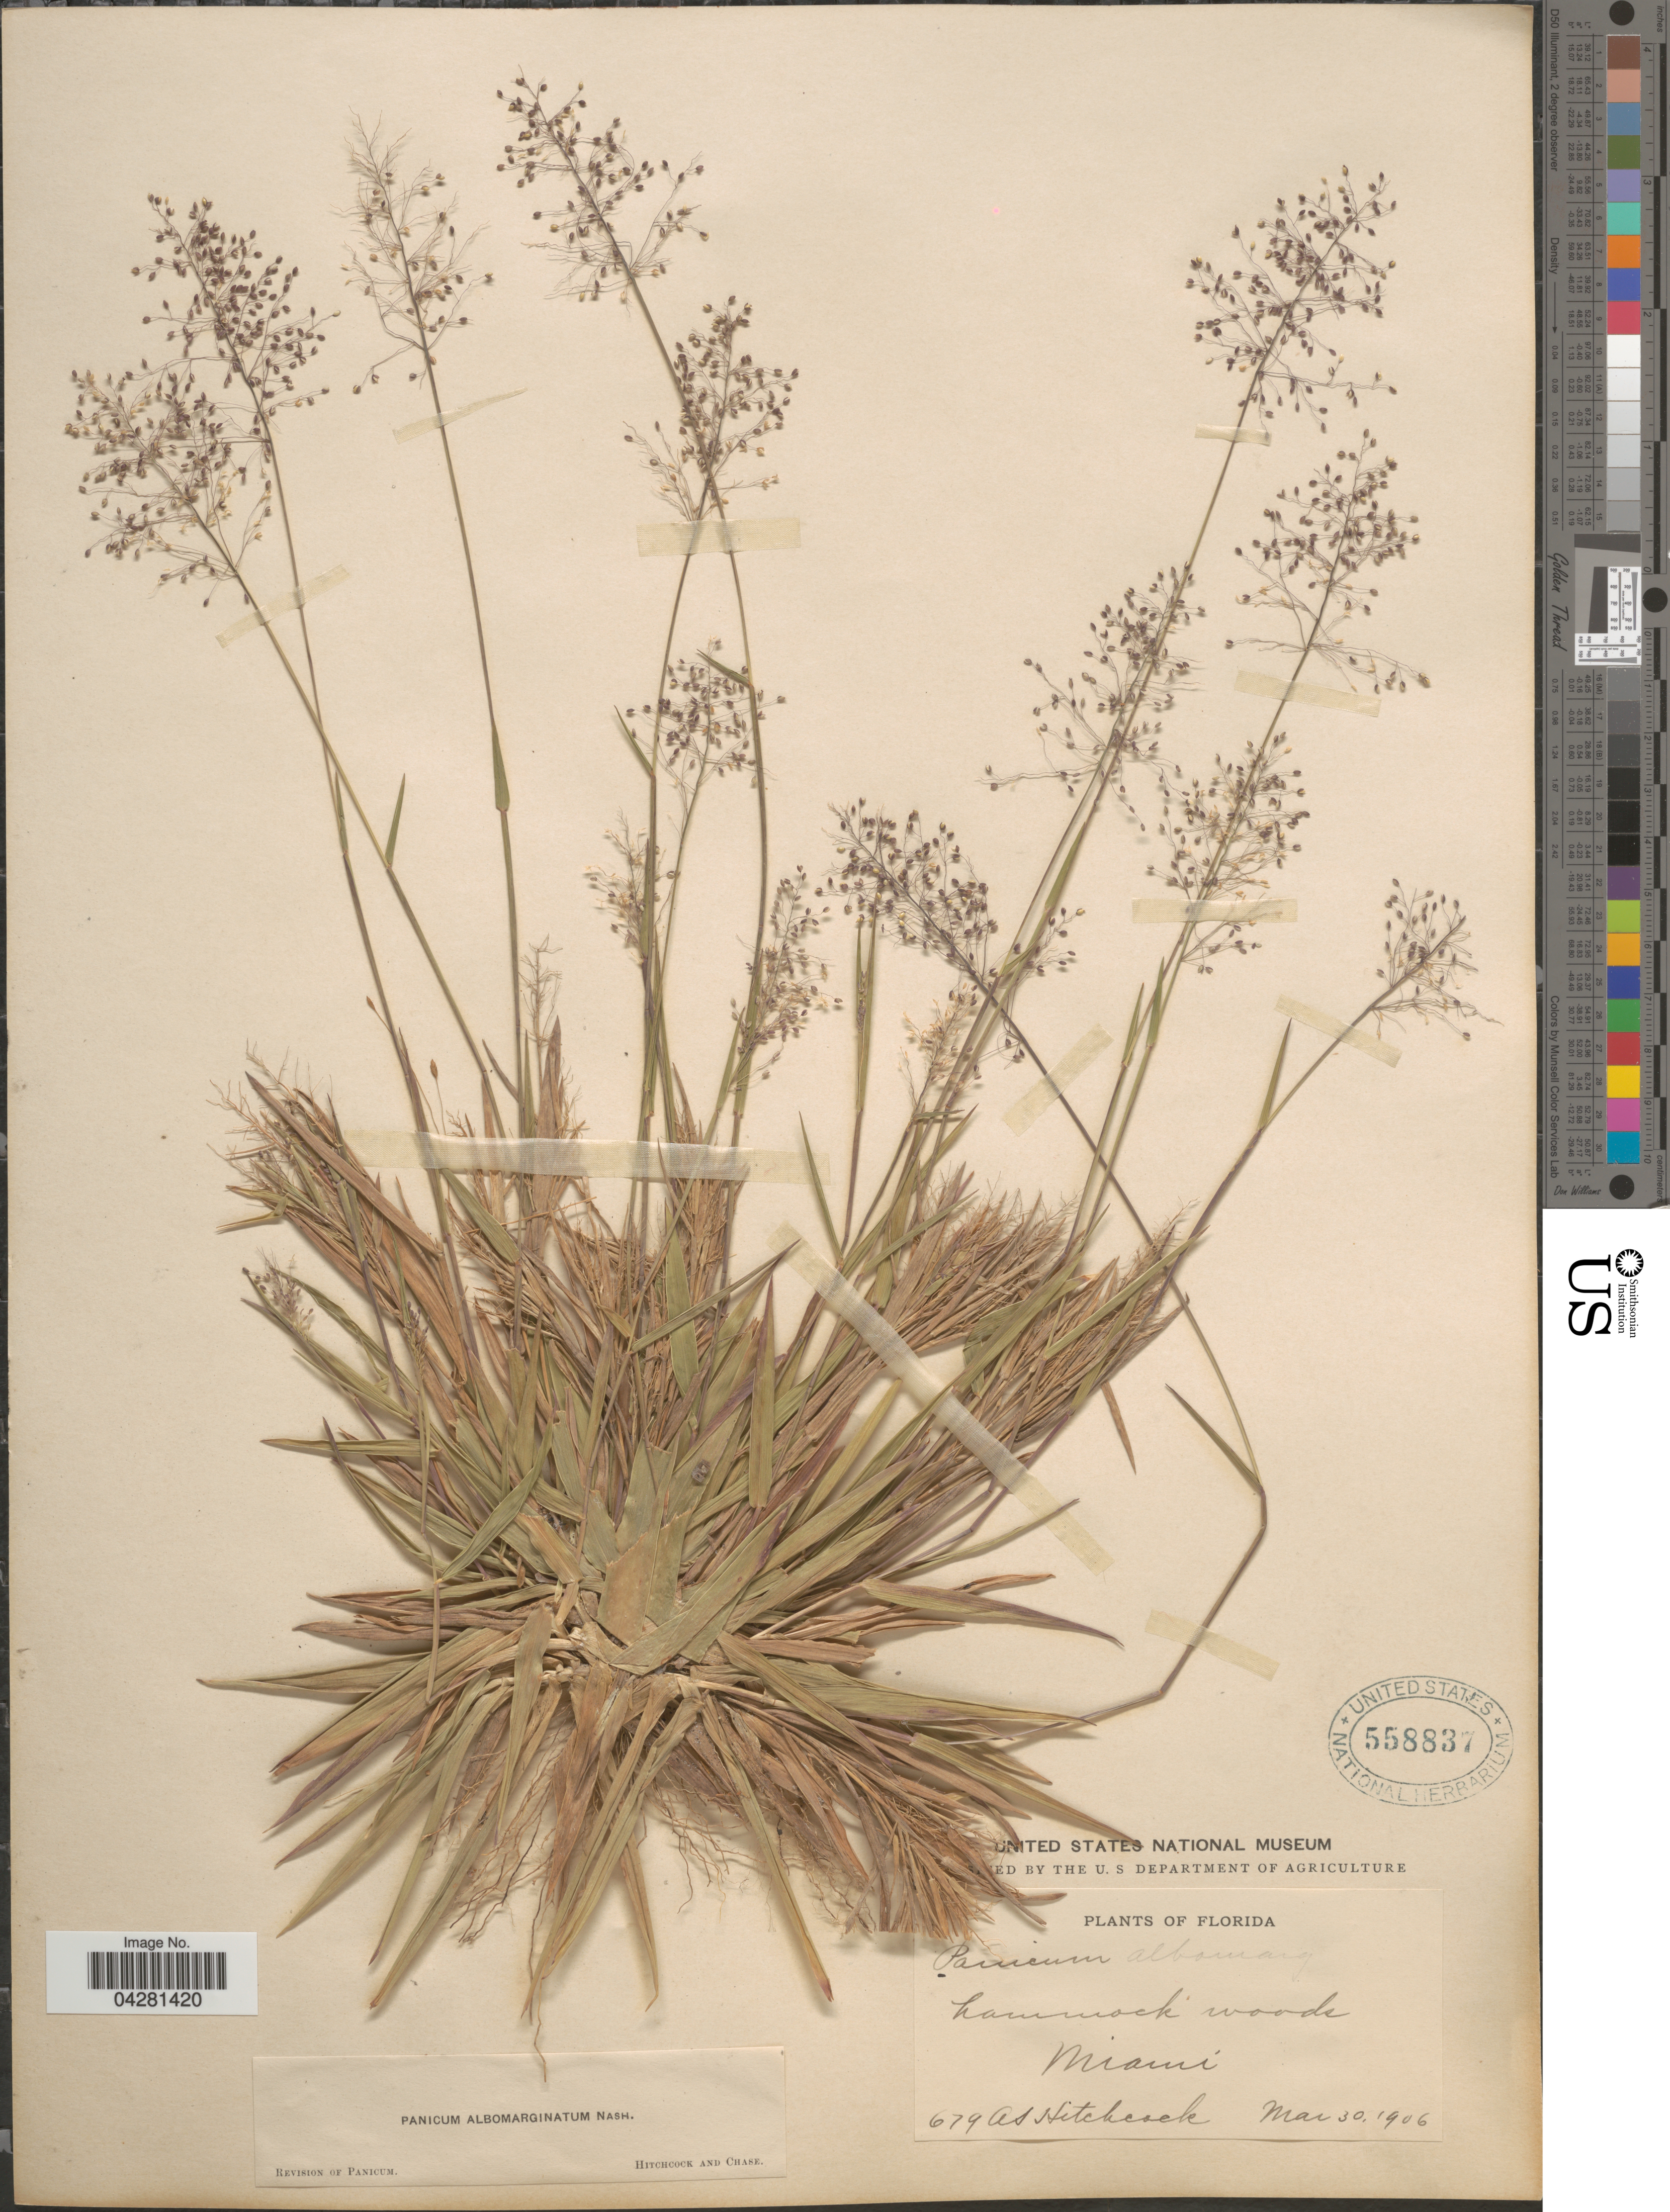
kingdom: Plantae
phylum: Tracheophyta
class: Liliopsida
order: Poales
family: Poaceae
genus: Dichanthelium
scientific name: Dichanthelium dichotomum var. unciphyllum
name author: (Trin.) Davidse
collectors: A. S. Hitchcock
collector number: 679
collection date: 1906-03-30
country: United States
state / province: Florida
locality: Hammock woods. Miami.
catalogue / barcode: US 558837